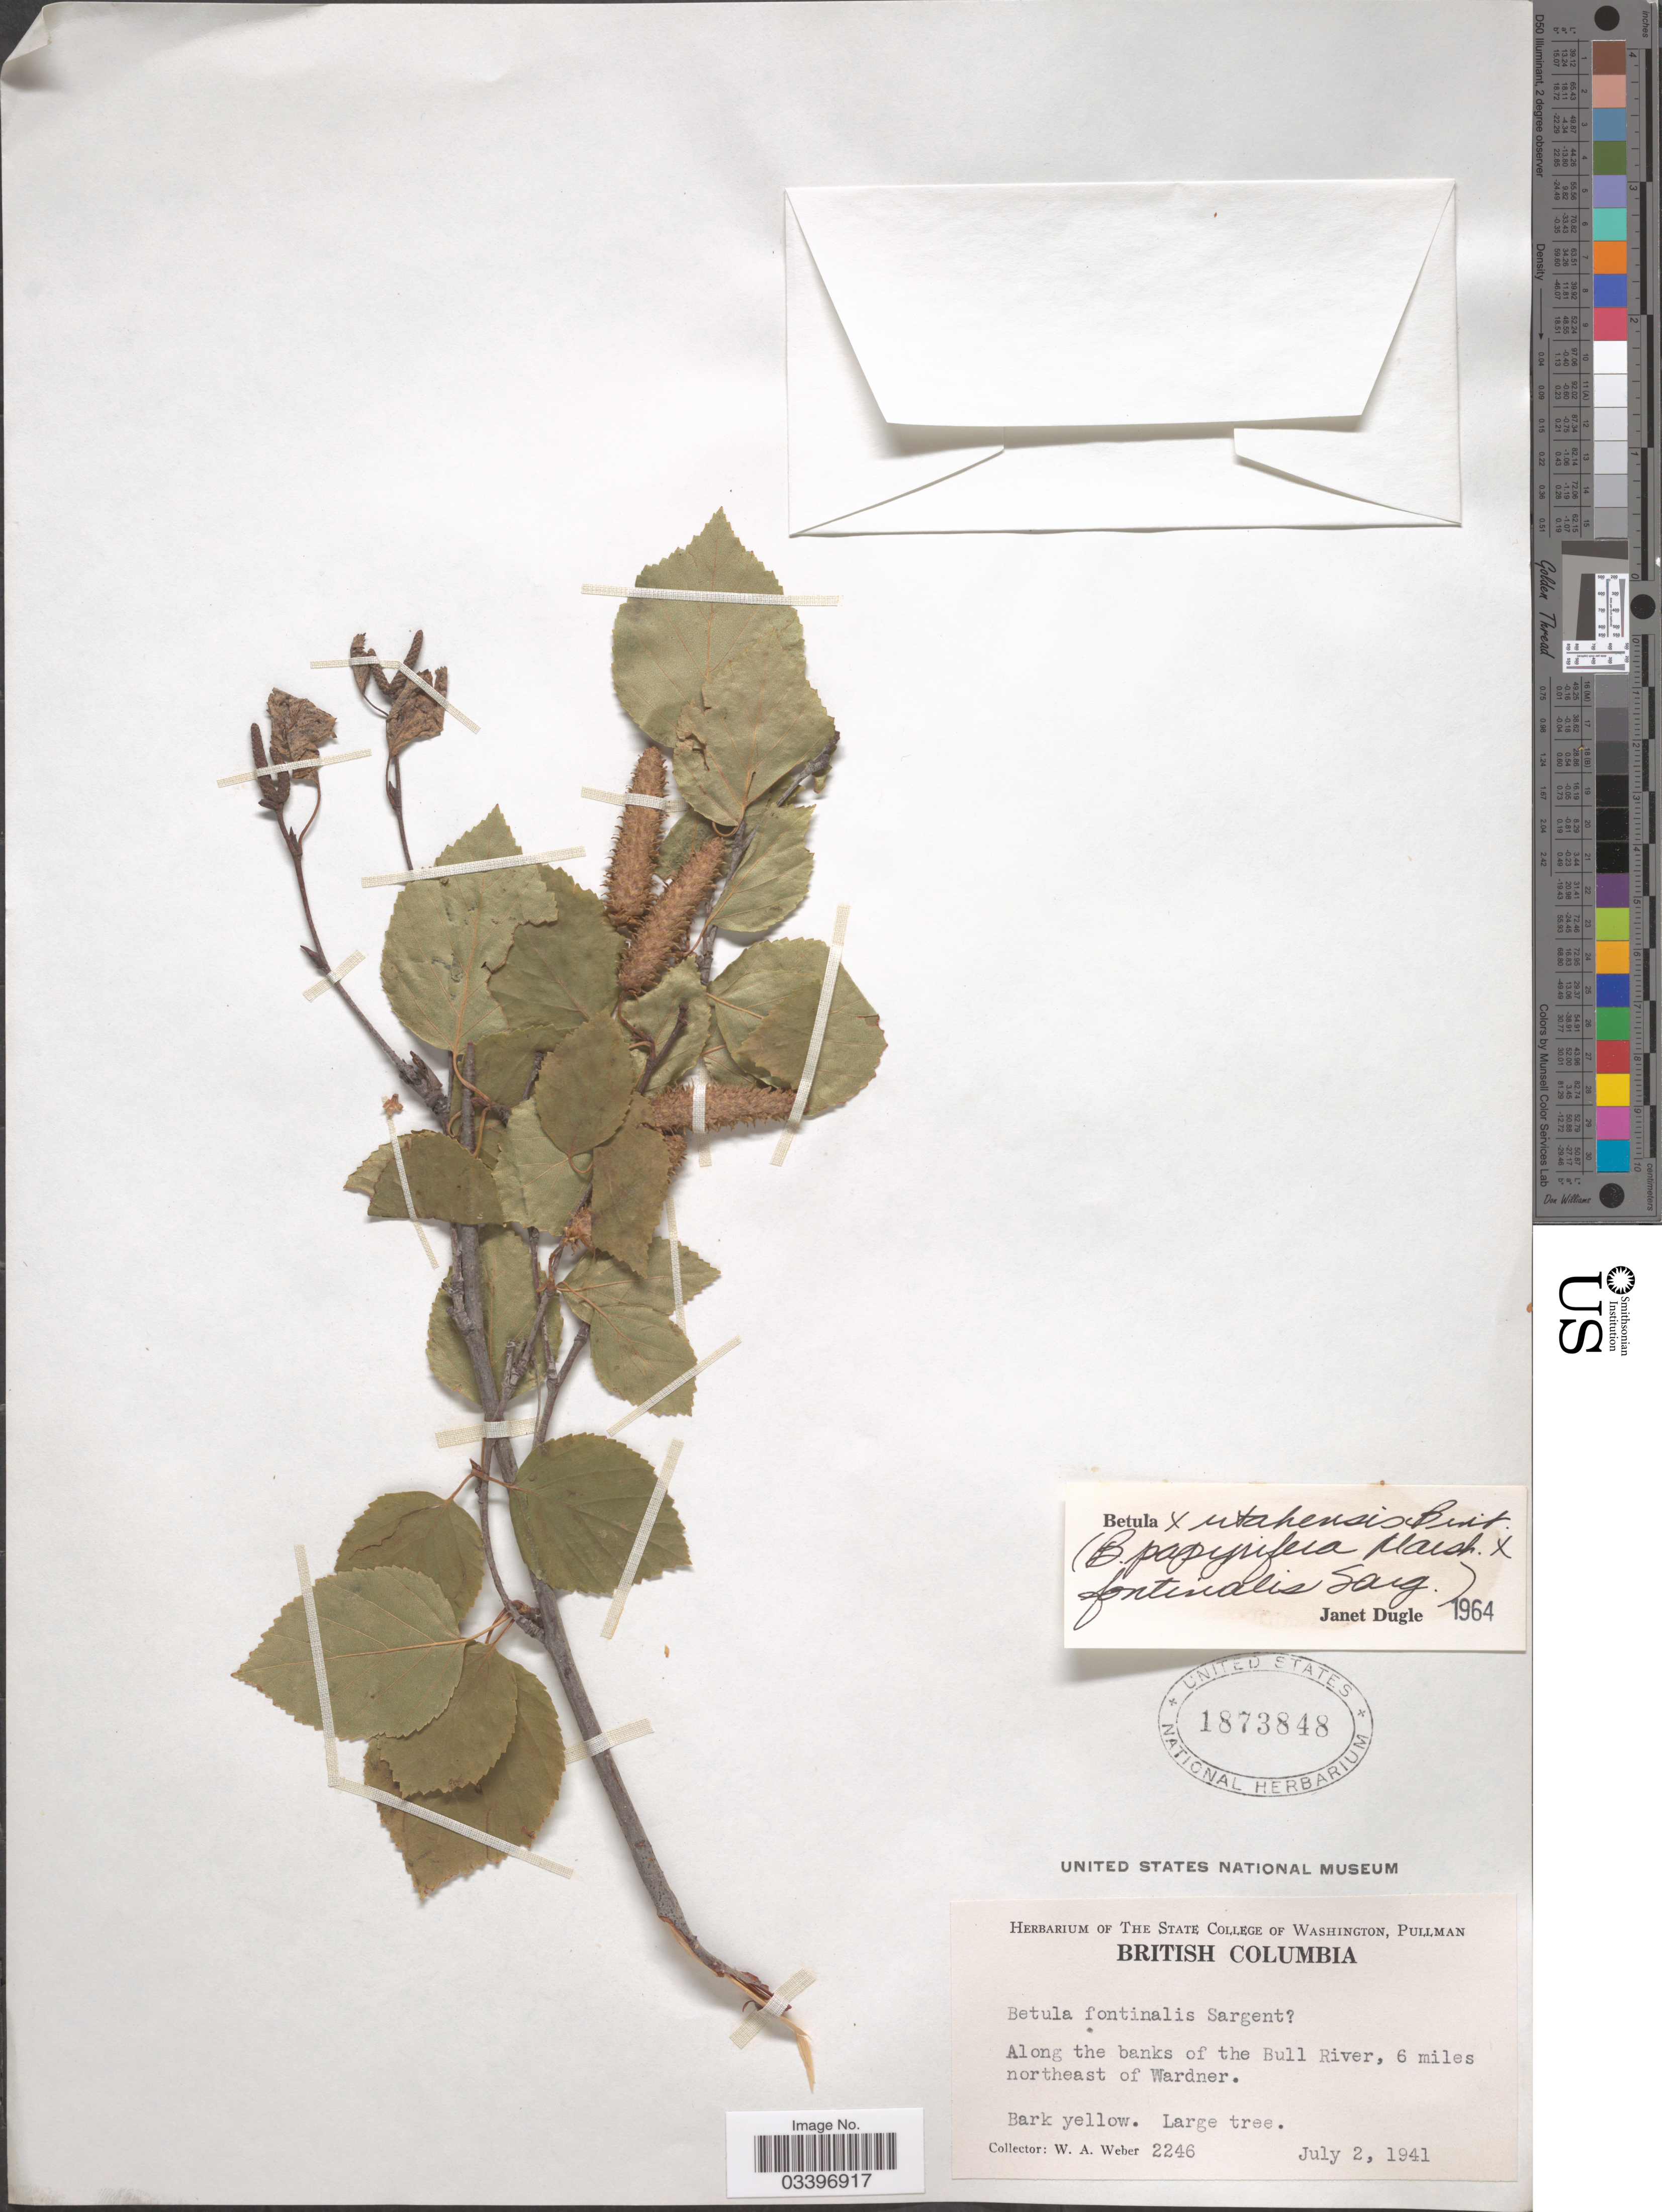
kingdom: Plantae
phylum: Tracheophyta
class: Magnoliopsida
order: Fagales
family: Betulaceae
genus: Betula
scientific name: Betula x utahensis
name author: Britton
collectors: W. A. Weber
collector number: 2246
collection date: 1941-07-02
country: Canada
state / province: British Columbia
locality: Along the banks of the Bull River, 6 miles northeast of Wardner.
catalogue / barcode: US 1873848